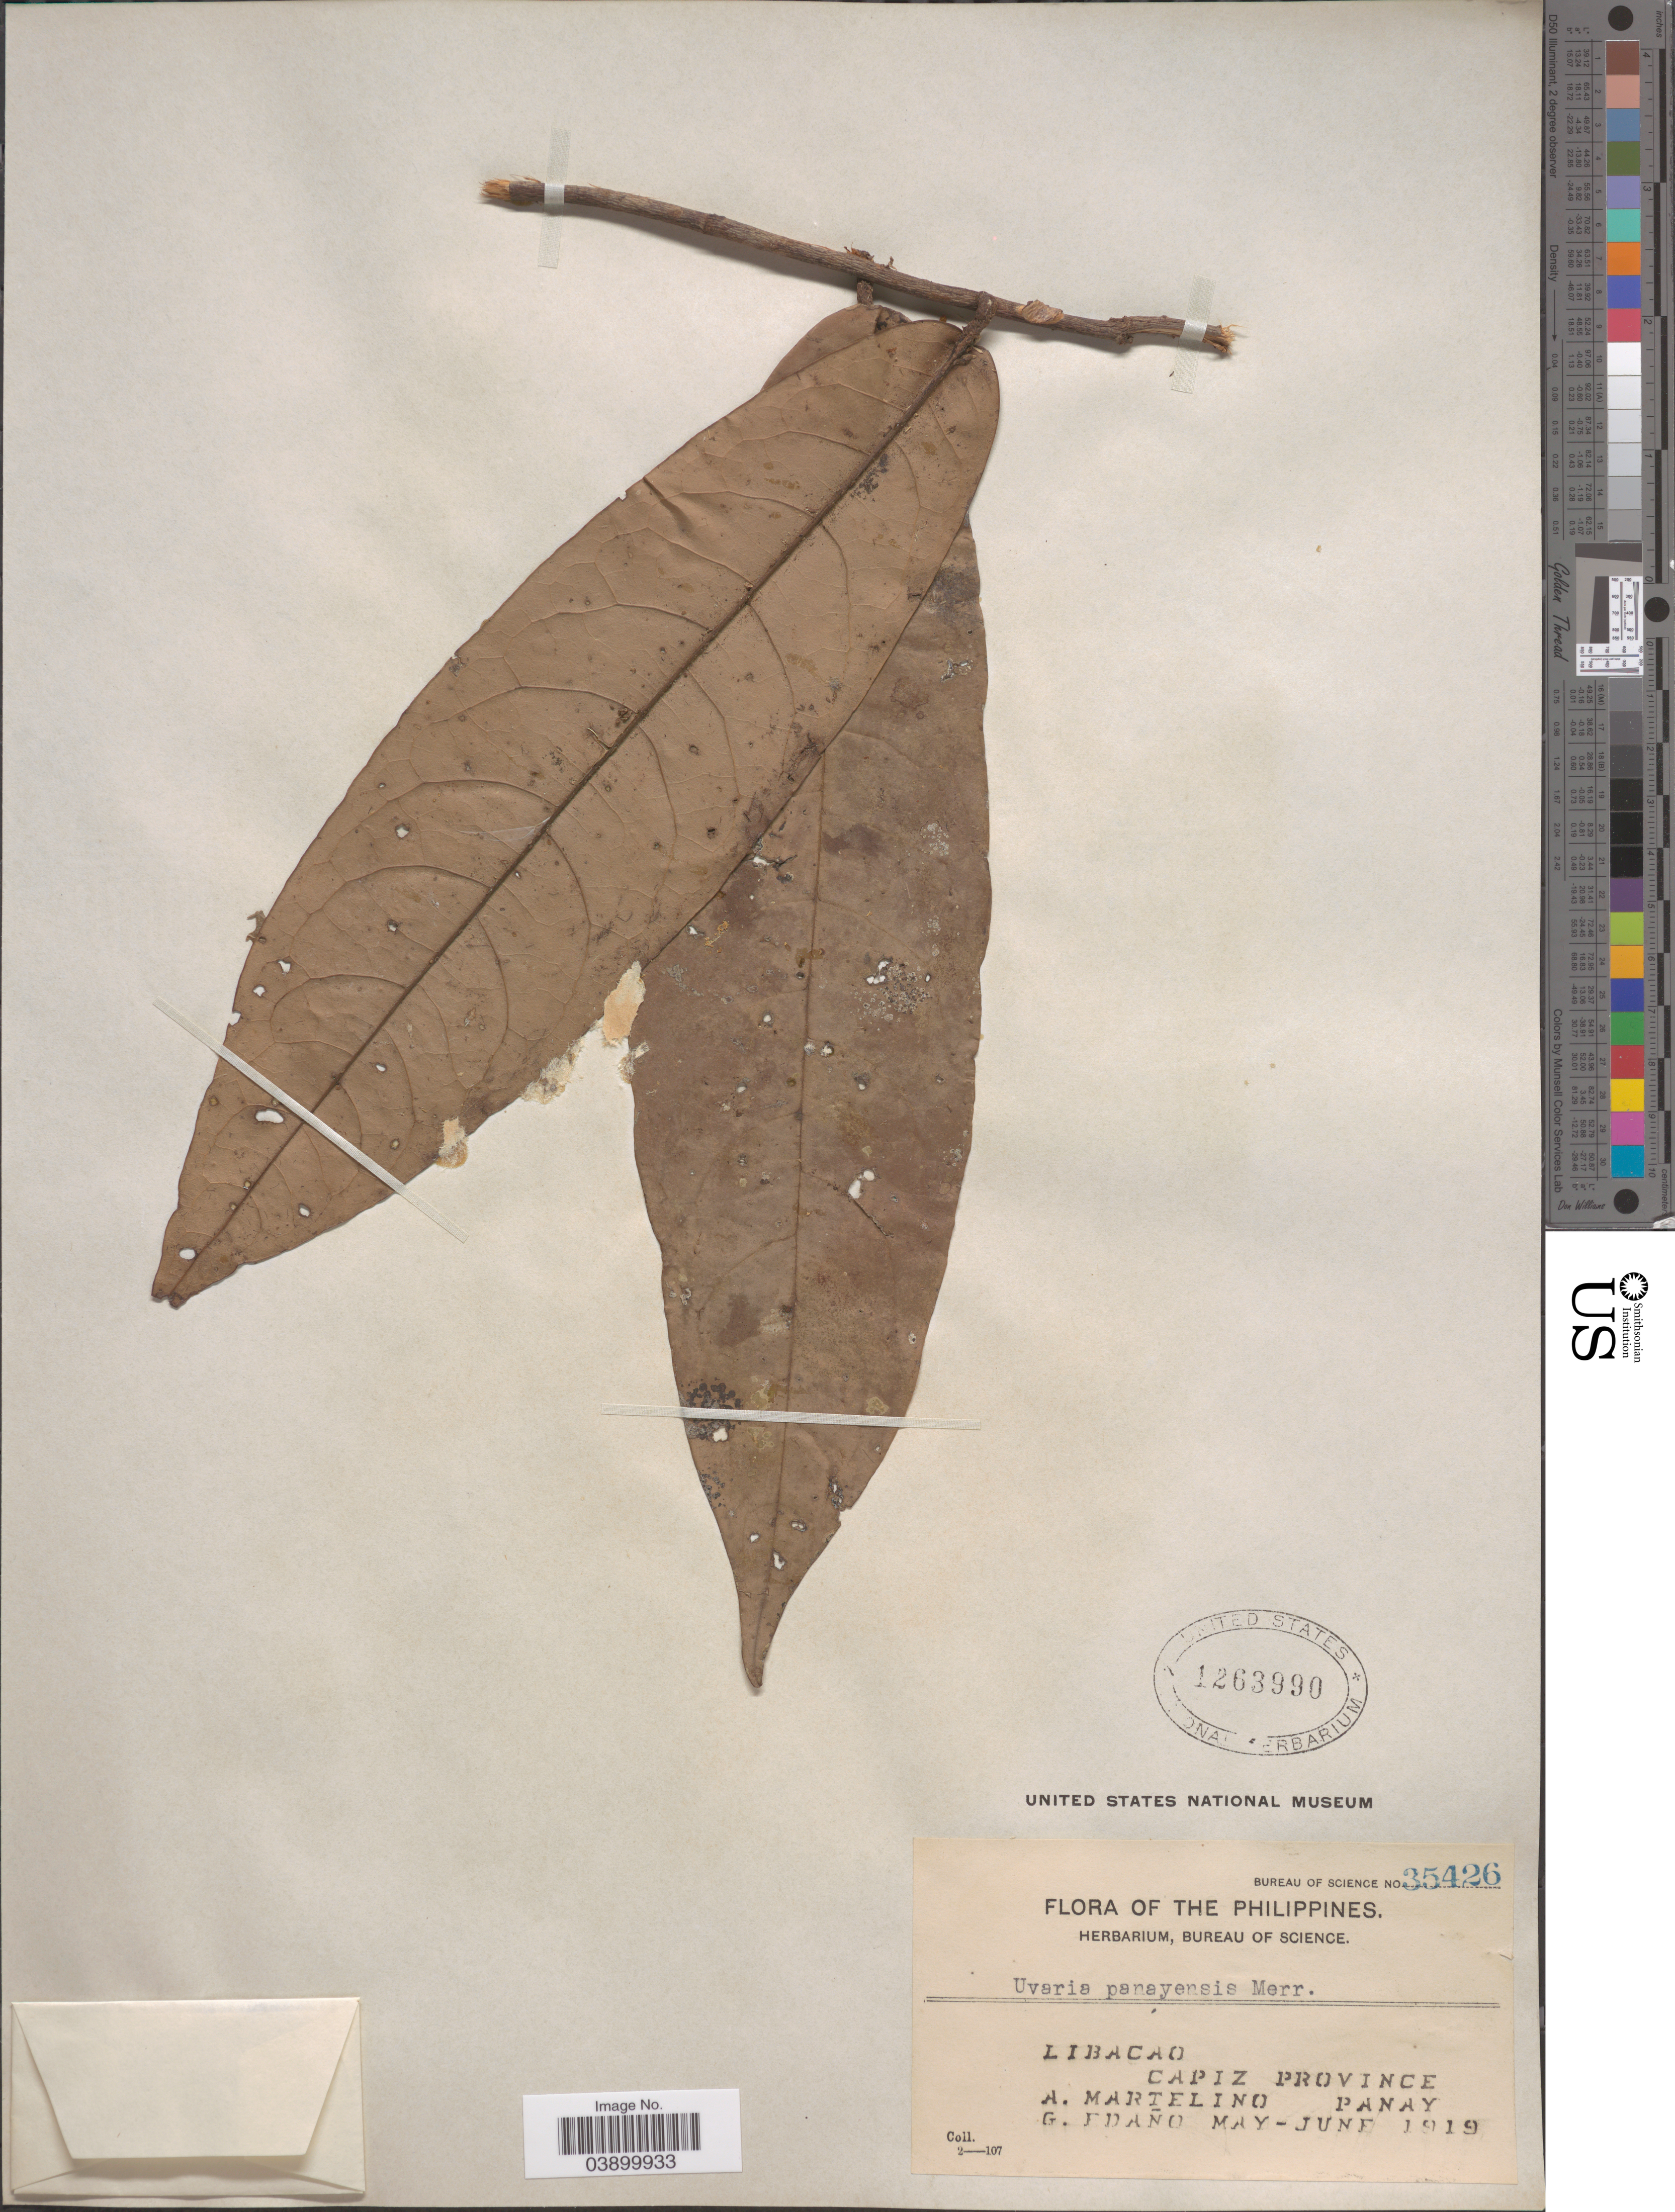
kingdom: Plantae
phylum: Tracheophyta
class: Magnoliopsida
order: Magnoliales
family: Annonaceae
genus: Uvaria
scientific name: Uvaria panayensis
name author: Merr.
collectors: A. Martelino & G. Edaño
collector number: Bureau of Science 35426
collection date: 1919-05/1919-06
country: Philippines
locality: Libacao. Capiz Province. Panay.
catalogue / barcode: US 1263990